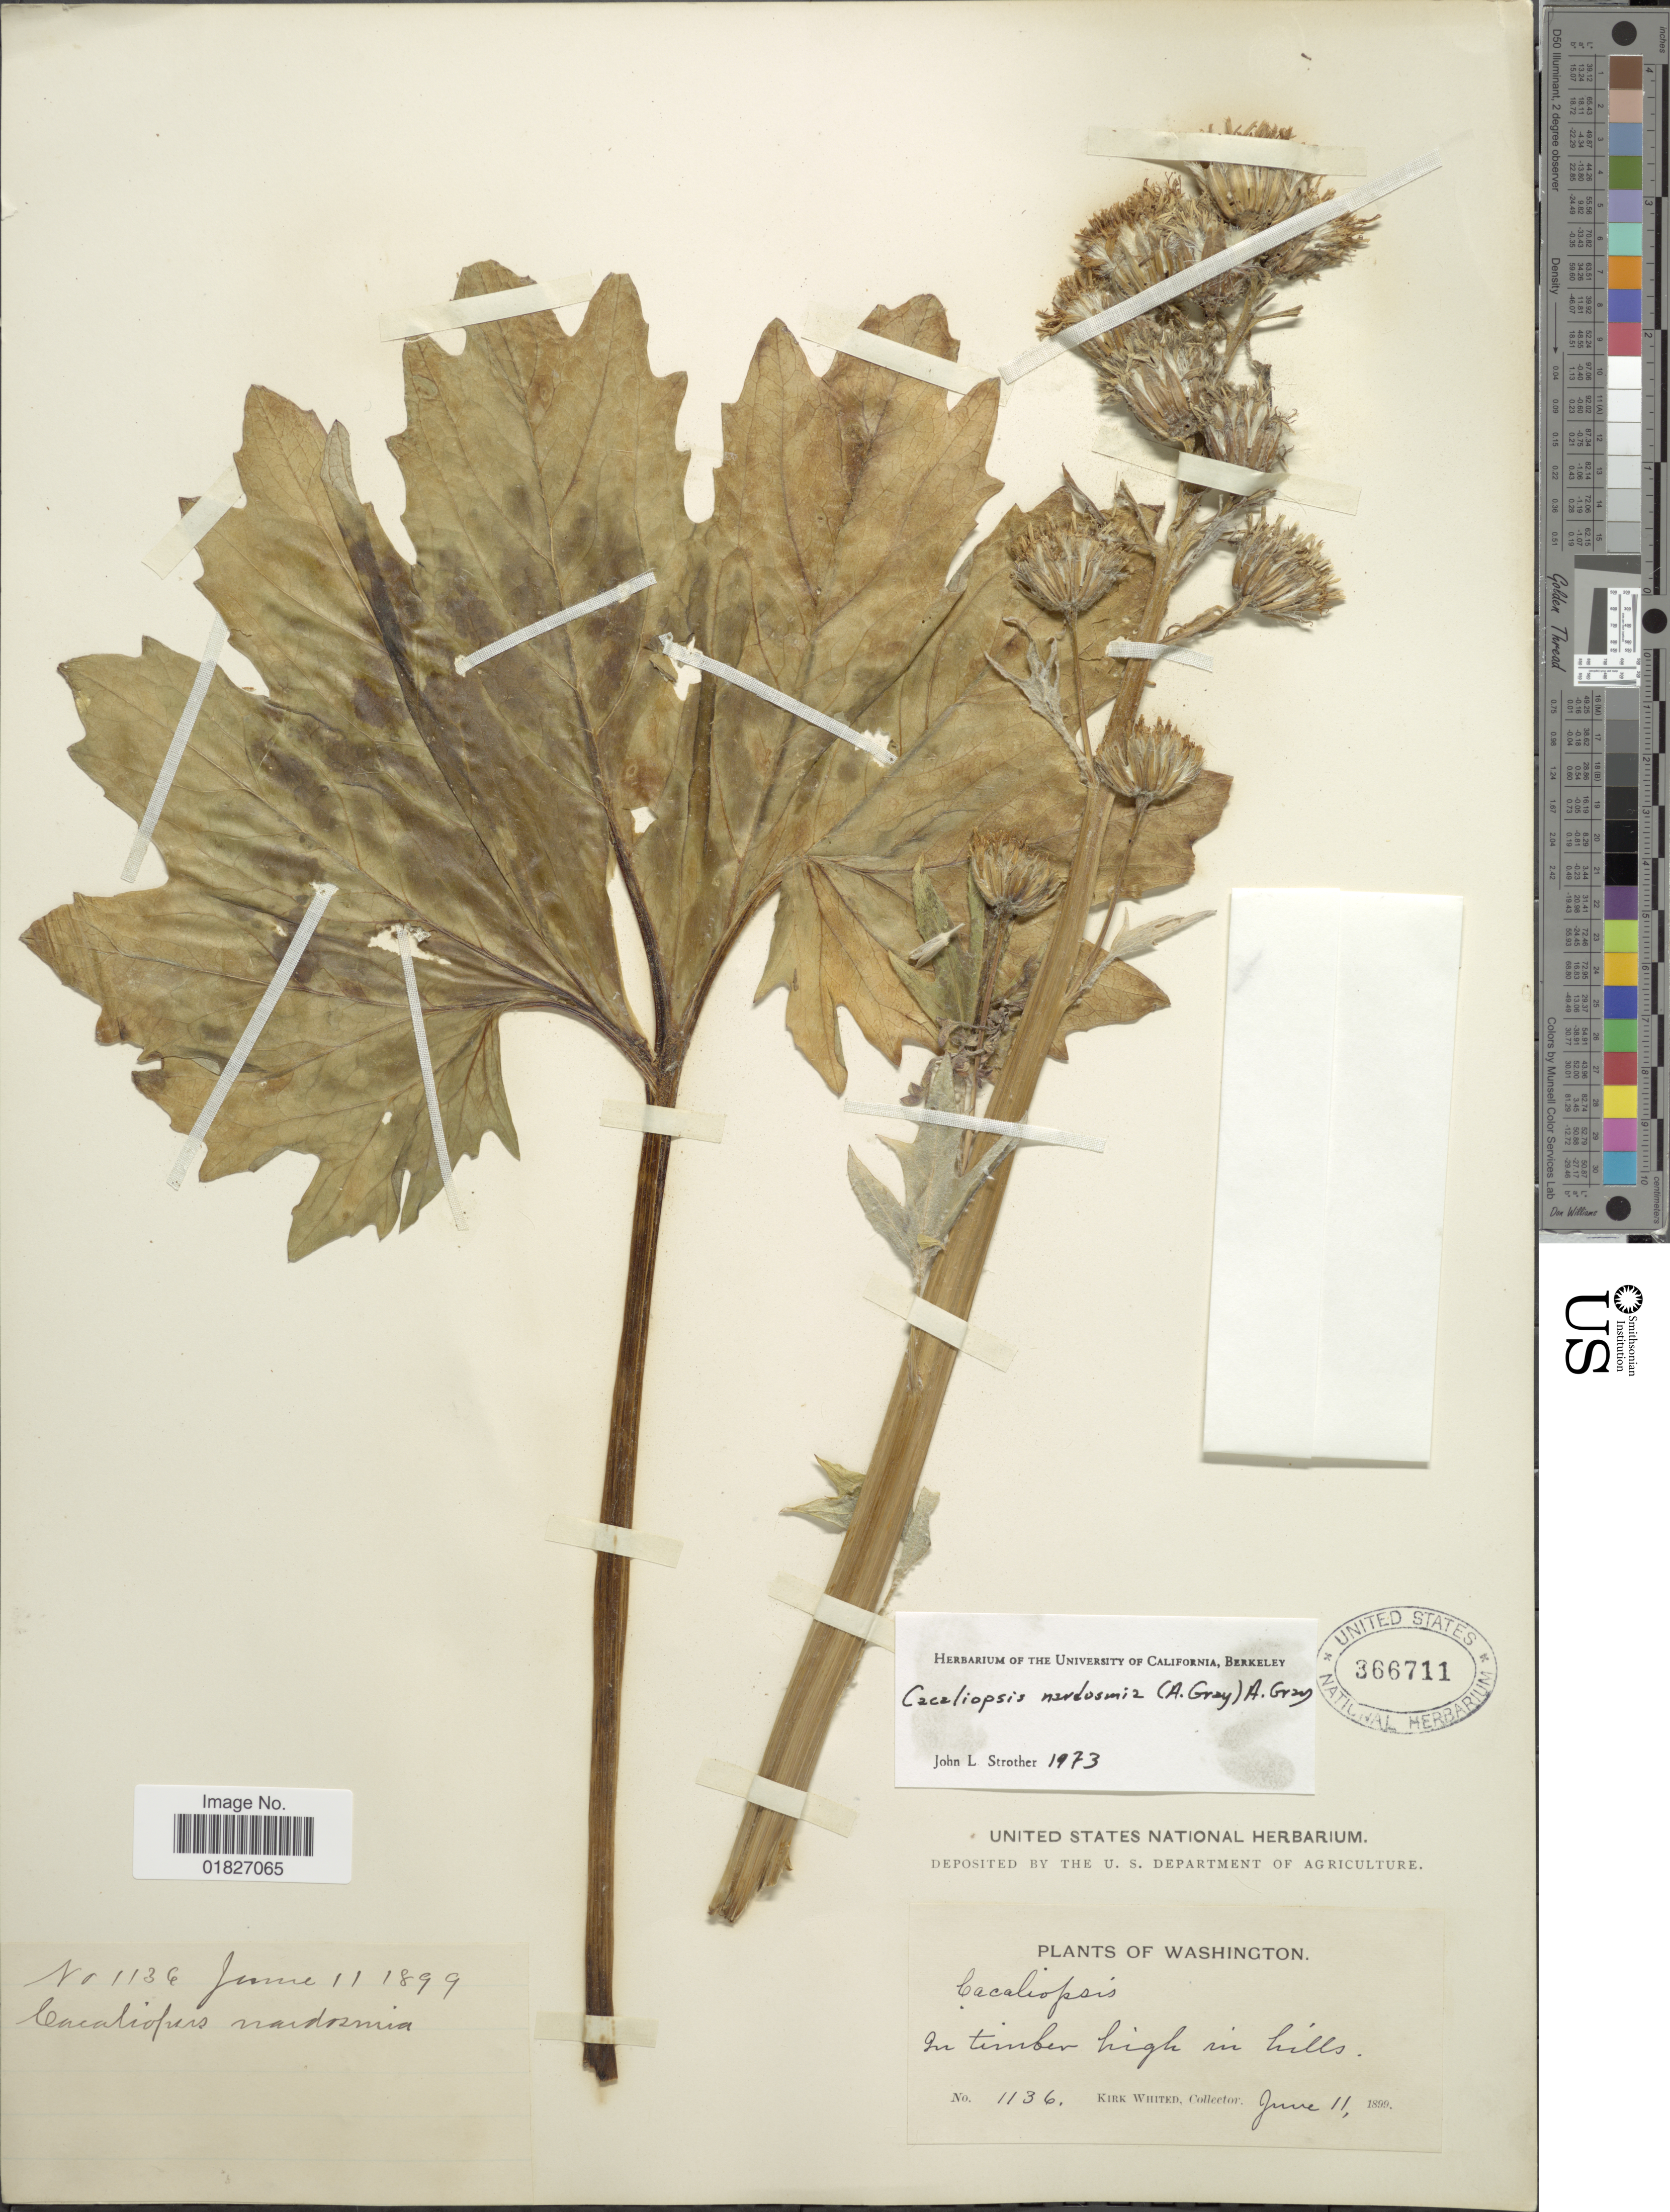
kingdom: Plantae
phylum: Tracheophyta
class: Magnoliopsida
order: Asterales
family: Asteraceae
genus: Cacaliopsis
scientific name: Cacaliopsis nardosmia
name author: A. Gray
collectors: K. Whited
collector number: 1136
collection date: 1899-06-11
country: United States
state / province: Washington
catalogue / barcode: US 366711